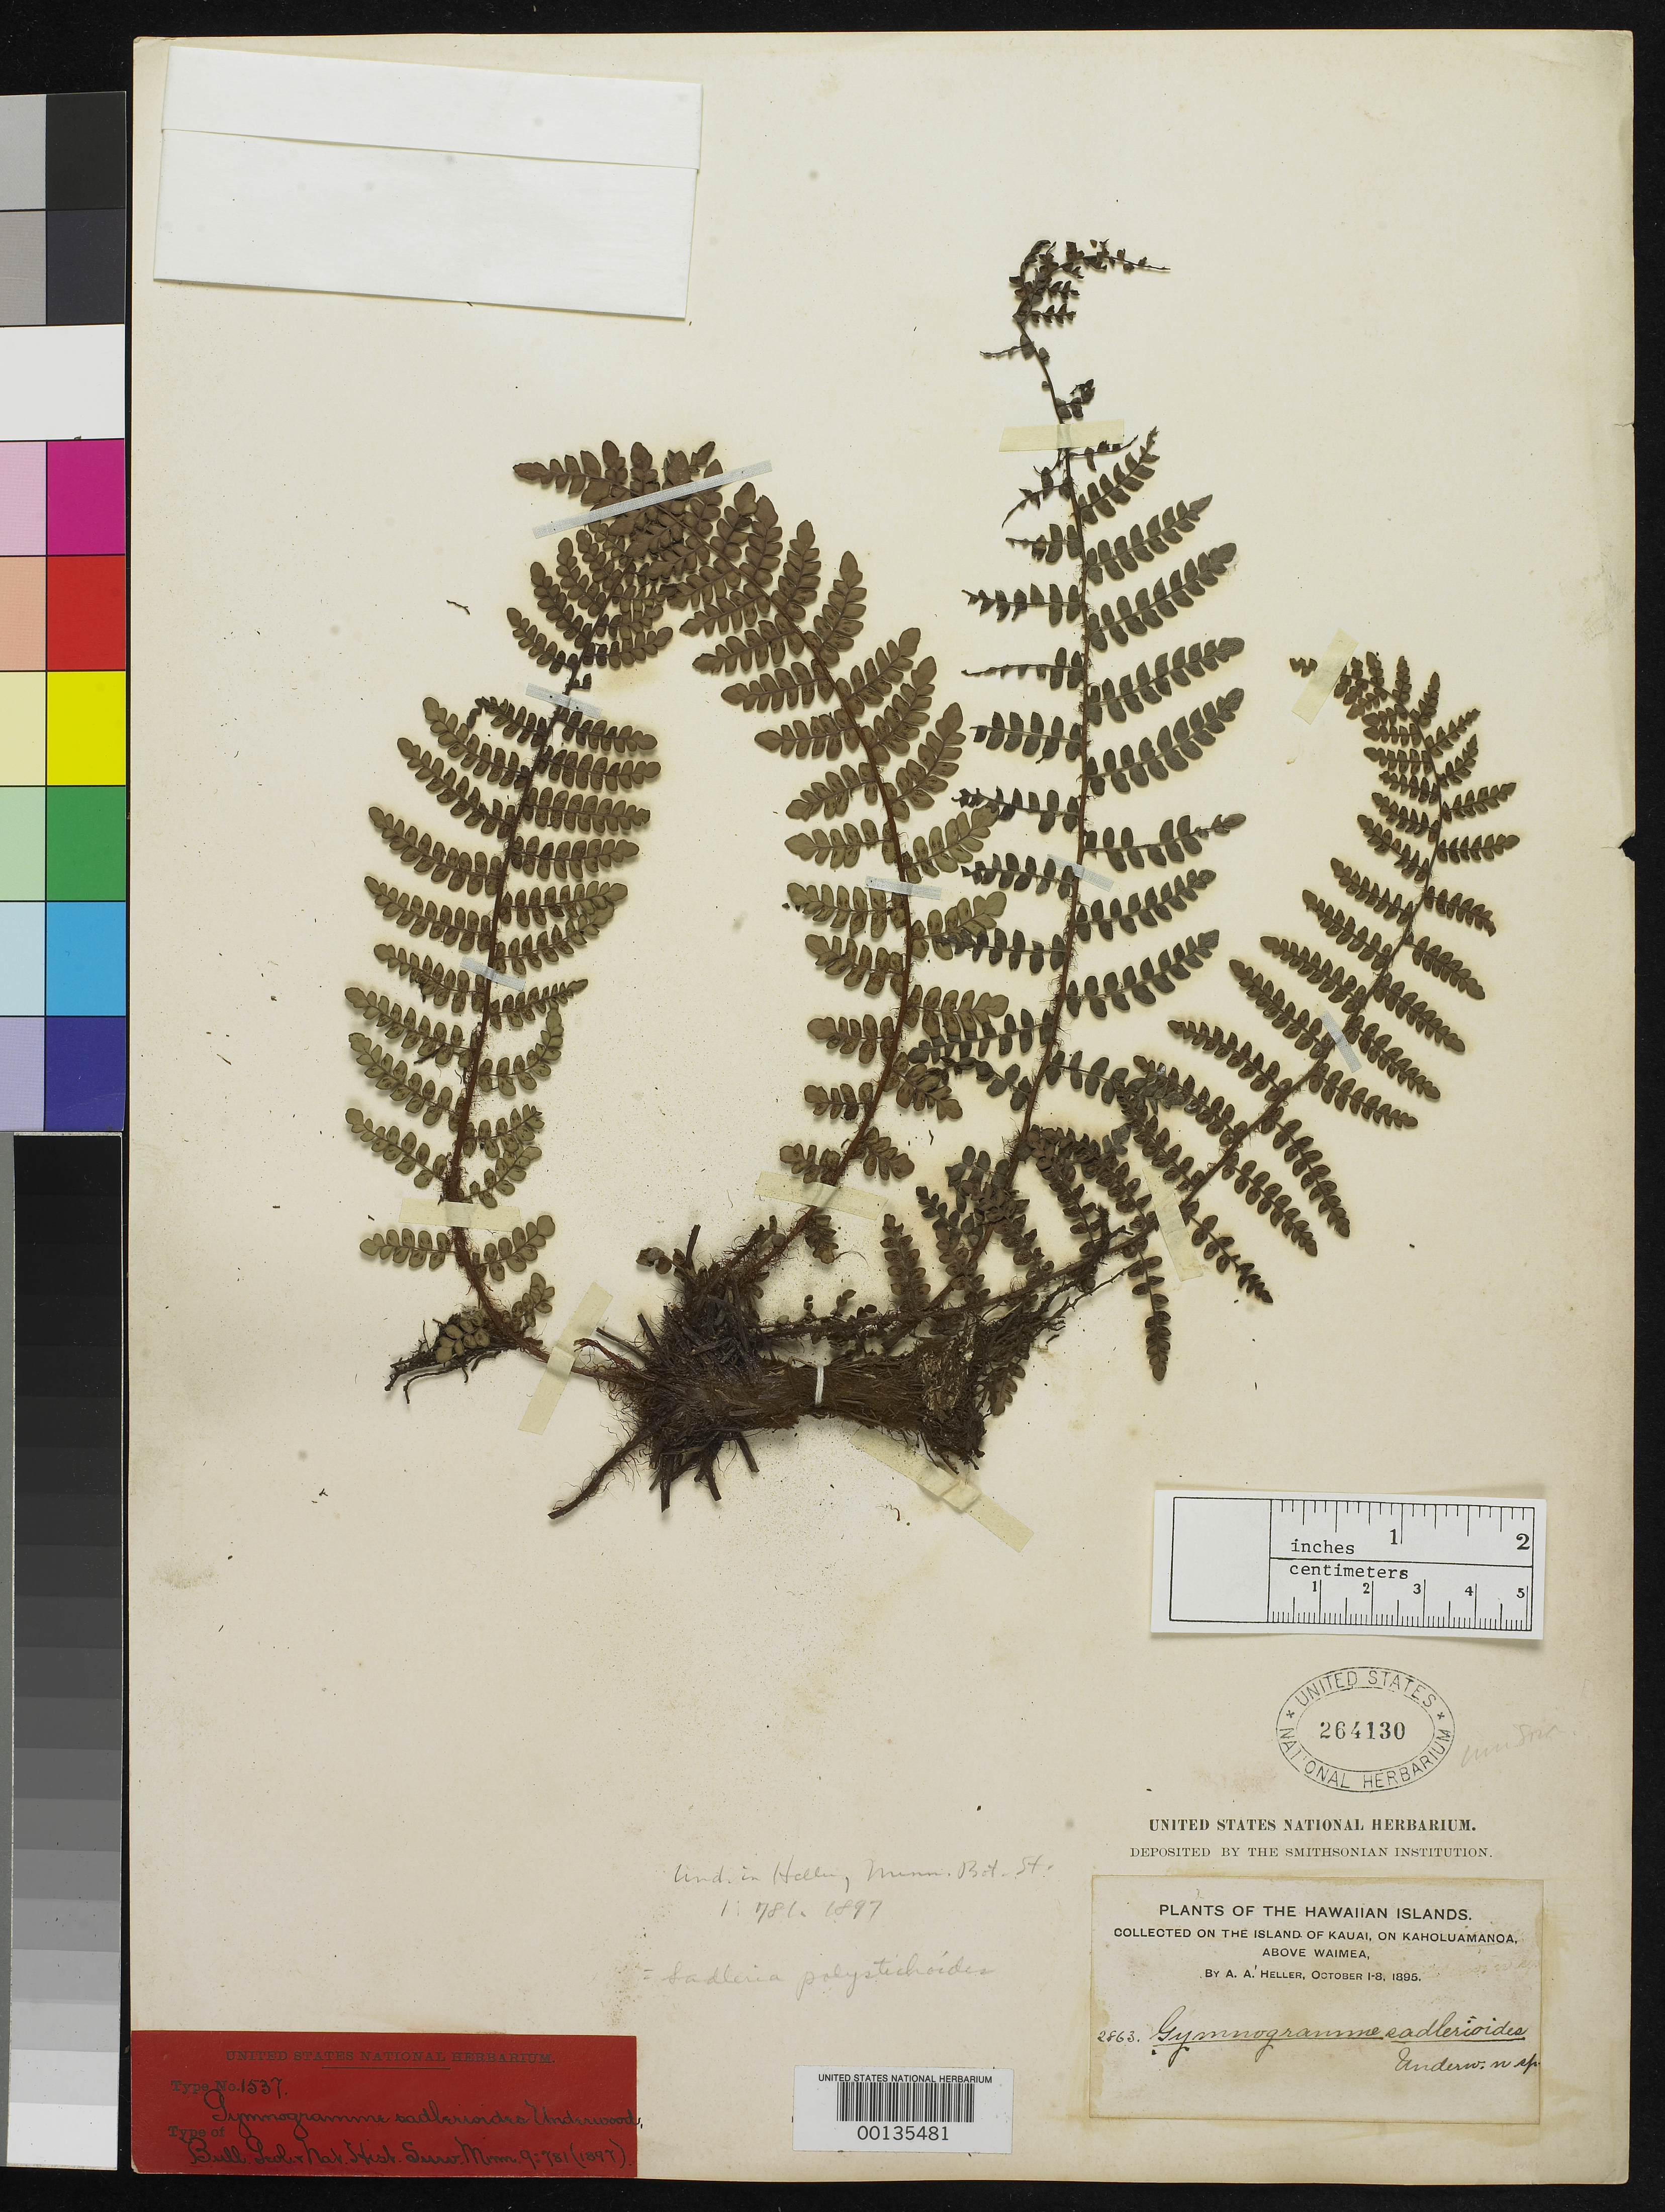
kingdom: Plantae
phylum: Tracheophyta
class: Polypodiopsida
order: Polypodiales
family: Pteridaceae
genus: Gymnogramma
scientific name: Gymnogramma sadlerioides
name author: Underw. in A. Heller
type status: Isotype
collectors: A. A. Heller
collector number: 2863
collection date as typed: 01 Oct 1895 to 08 Oct 1895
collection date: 1895-10-01/1895-10-08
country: United States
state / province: Hawaii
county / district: Kauai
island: Kaua'i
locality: Kaholuamanga above Waimea.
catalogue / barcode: US 264130